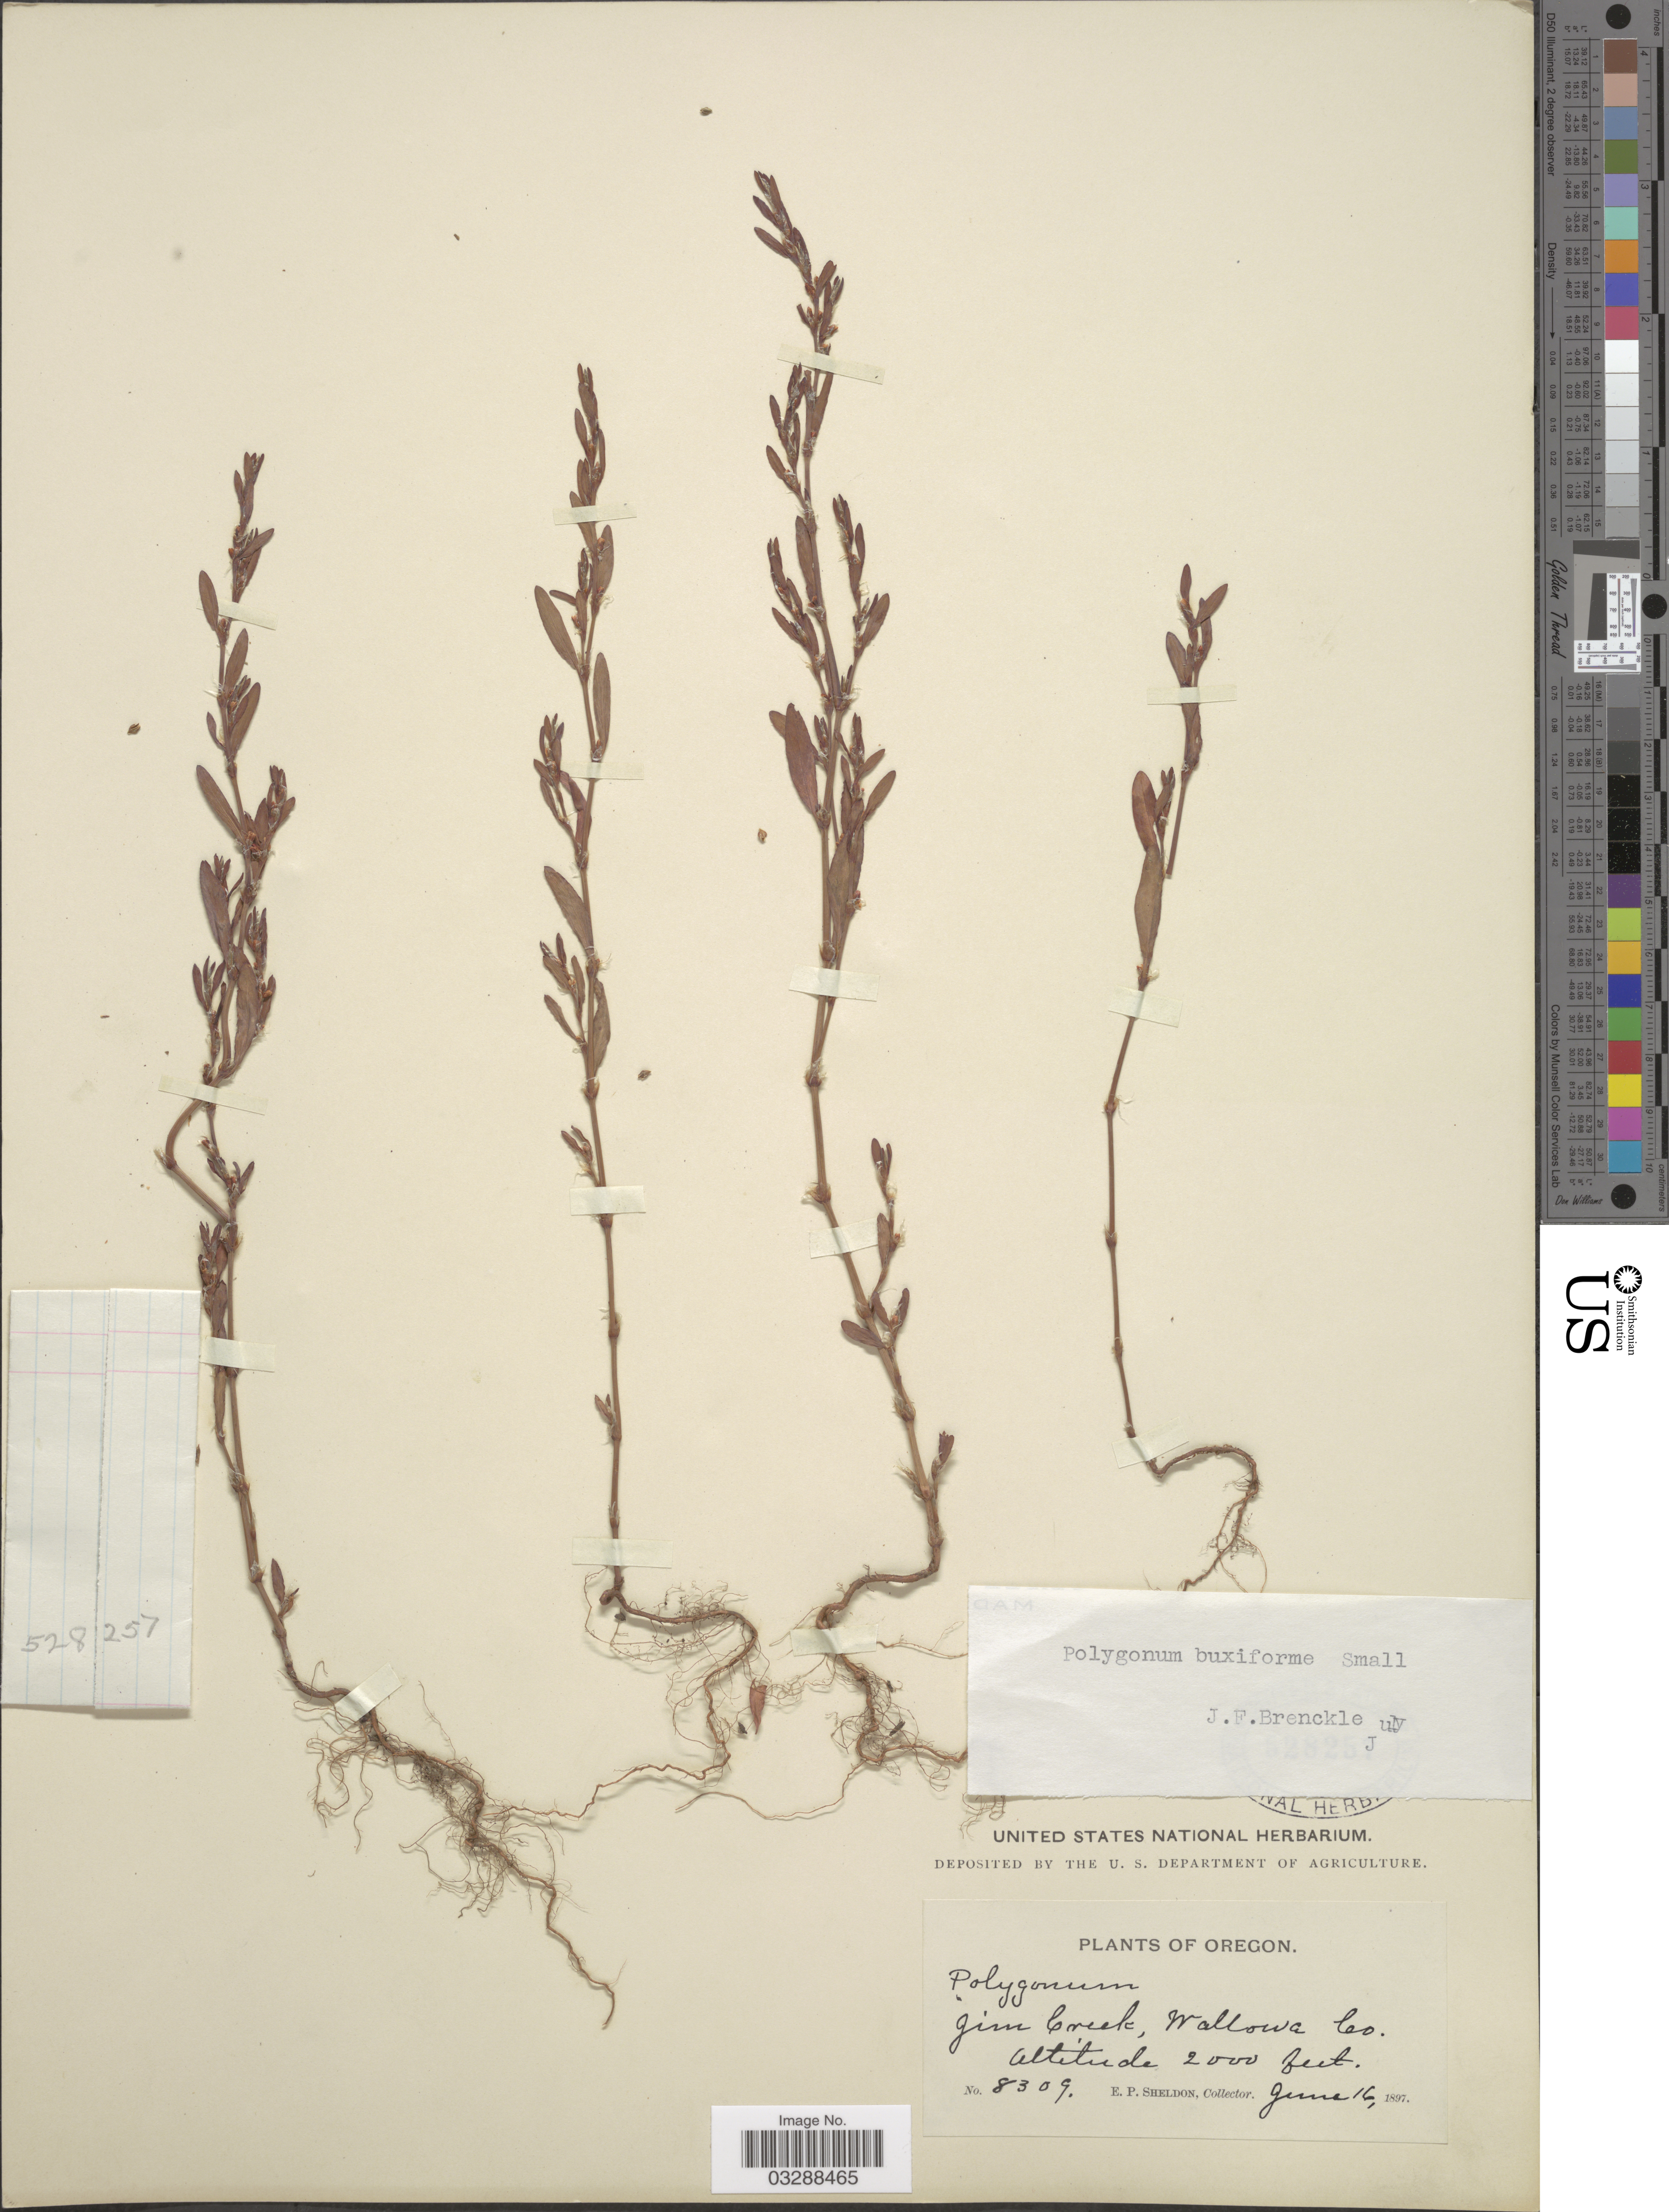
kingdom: Plantae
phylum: Tracheophyta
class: Magnoliopsida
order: Caryophyllales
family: Polygonaceae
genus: Polygonum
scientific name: Polygonum buxiforme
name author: Small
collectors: E. P. Sheldon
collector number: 8309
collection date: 1897-06-16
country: United States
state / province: Oregon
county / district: Wallowa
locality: Jim Creek, Wallowa Co.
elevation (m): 610